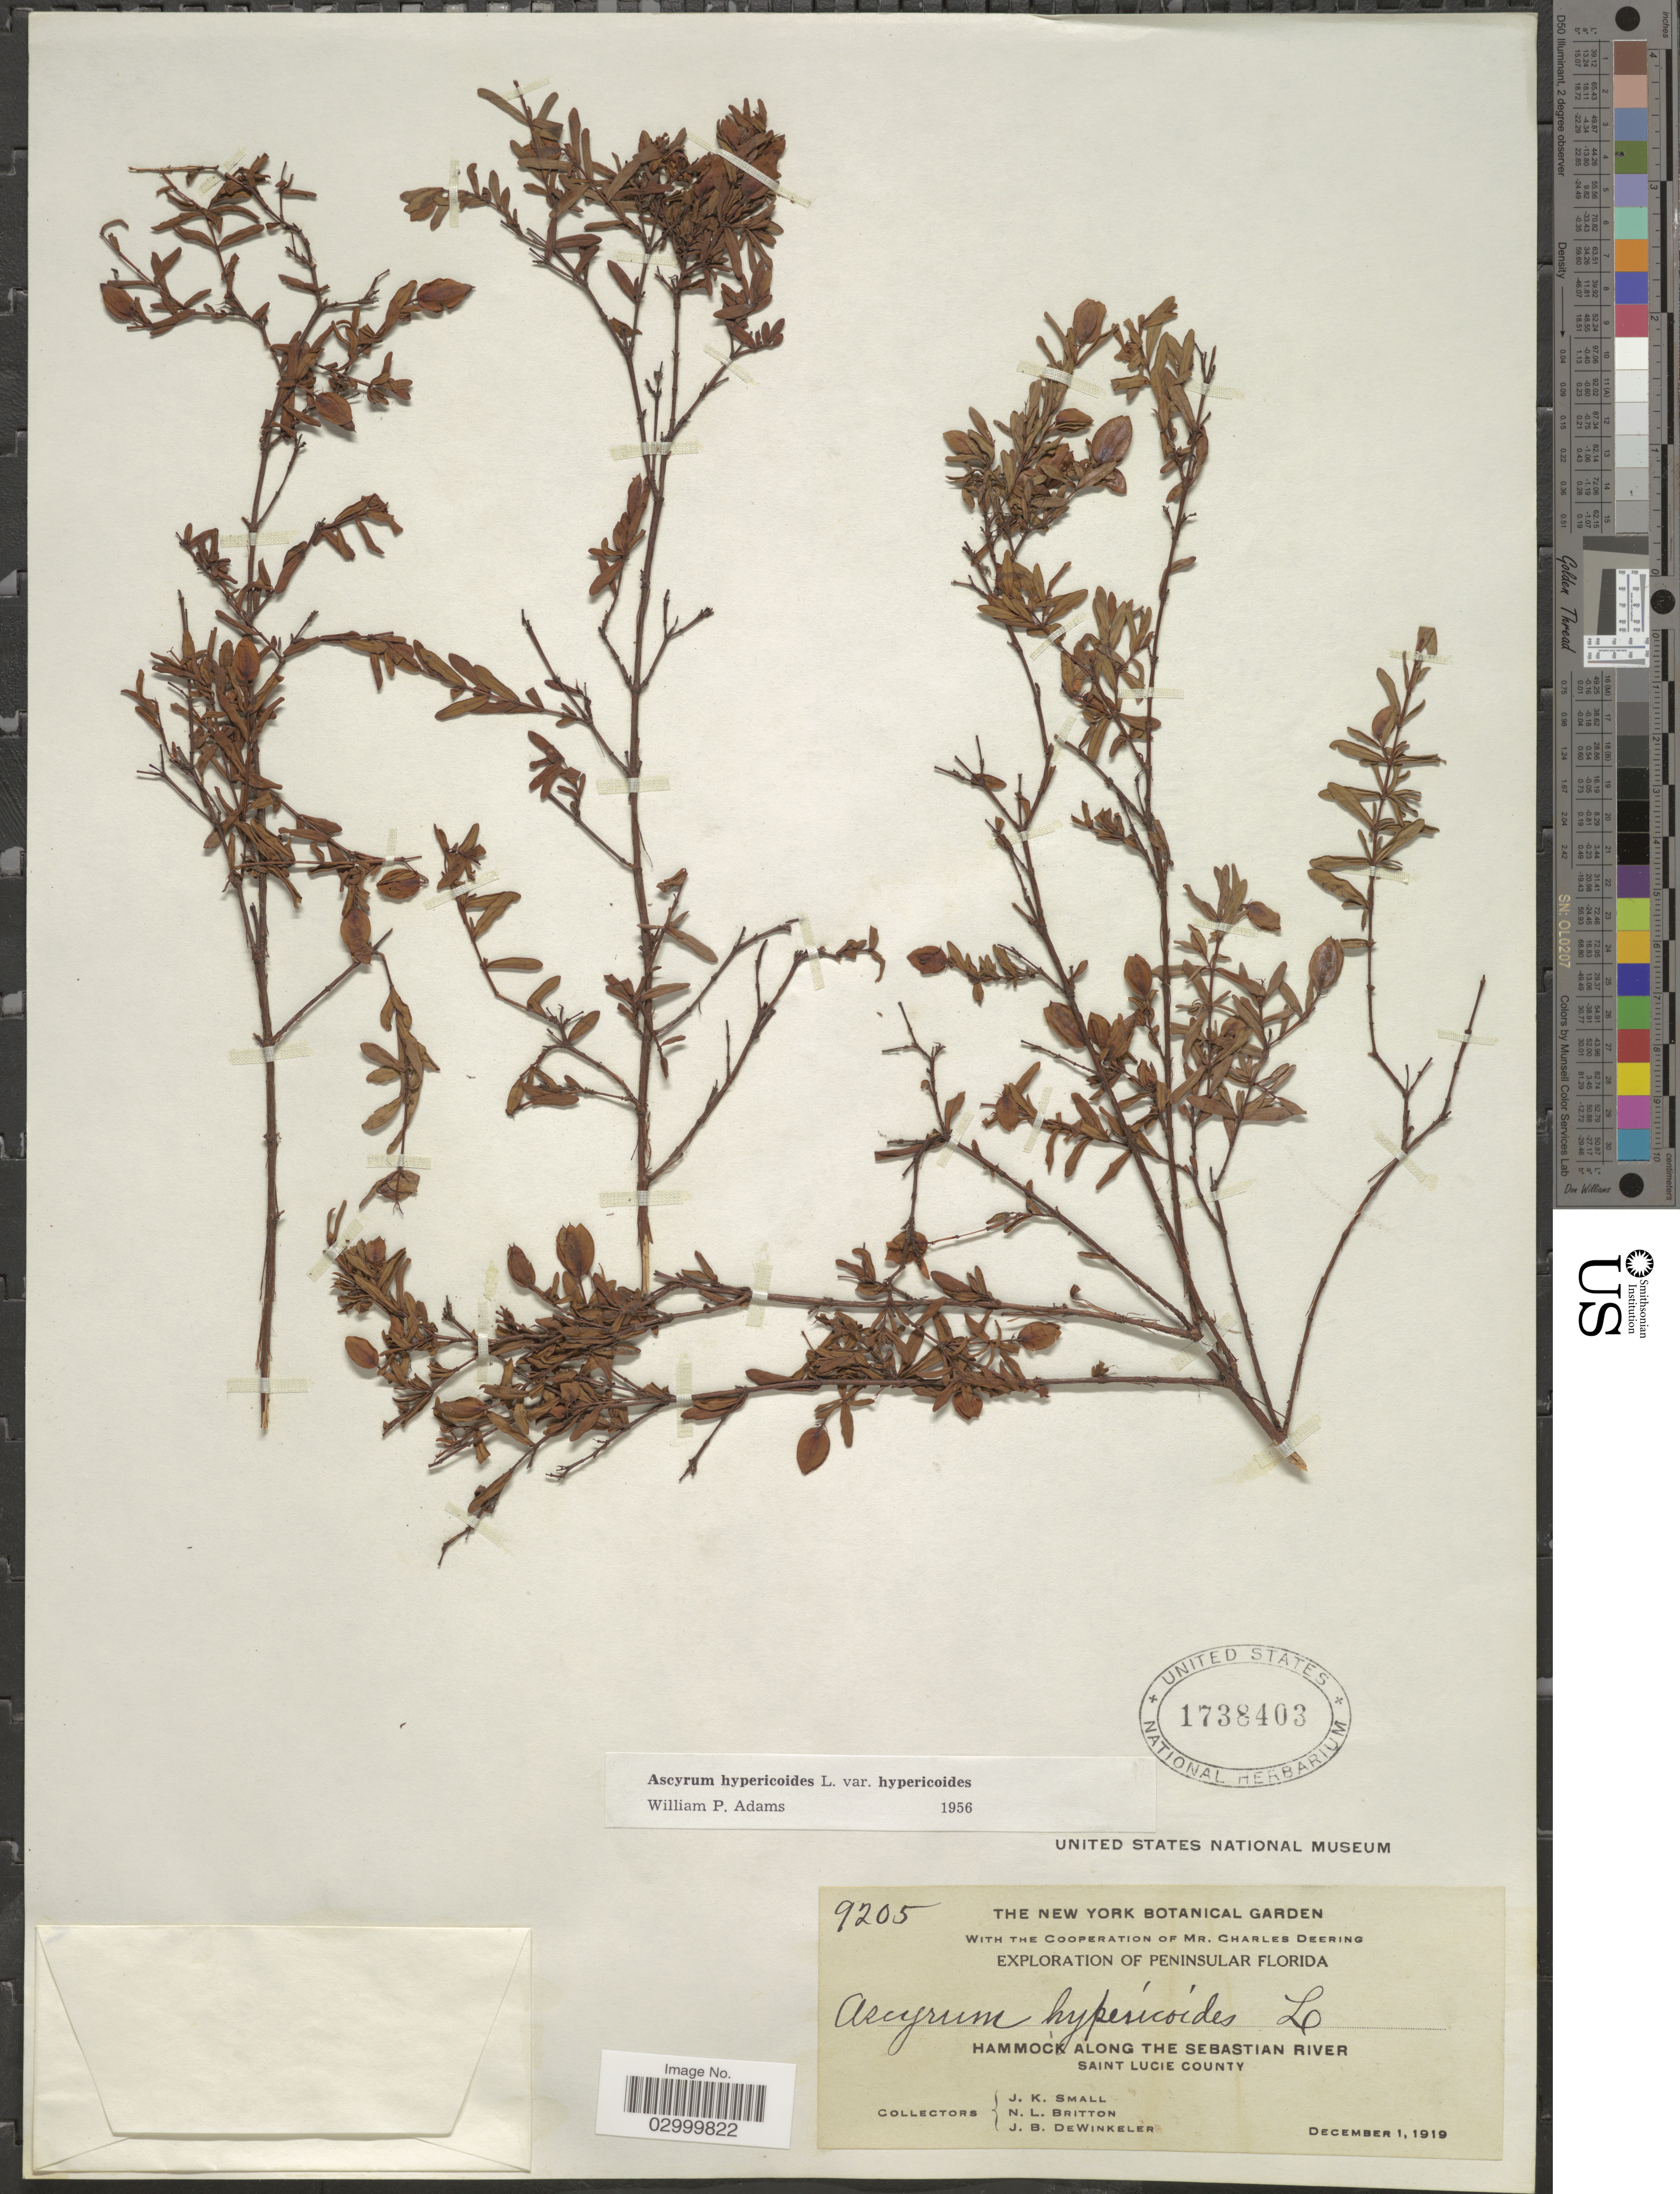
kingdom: Plantae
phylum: Tracheophyta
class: Magnoliopsida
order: Malpighiales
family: Hypericaceae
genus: Hypericum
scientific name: Hypericum hypericoides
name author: (L.) Crantz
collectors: J. K. Small, N. Britton & J. B. Dewinkeler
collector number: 9205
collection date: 1919-12-01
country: United States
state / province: Florida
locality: Peninsular Florida, Hammock along the Sebastian River, Saint Lucie County.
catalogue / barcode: US 1738403